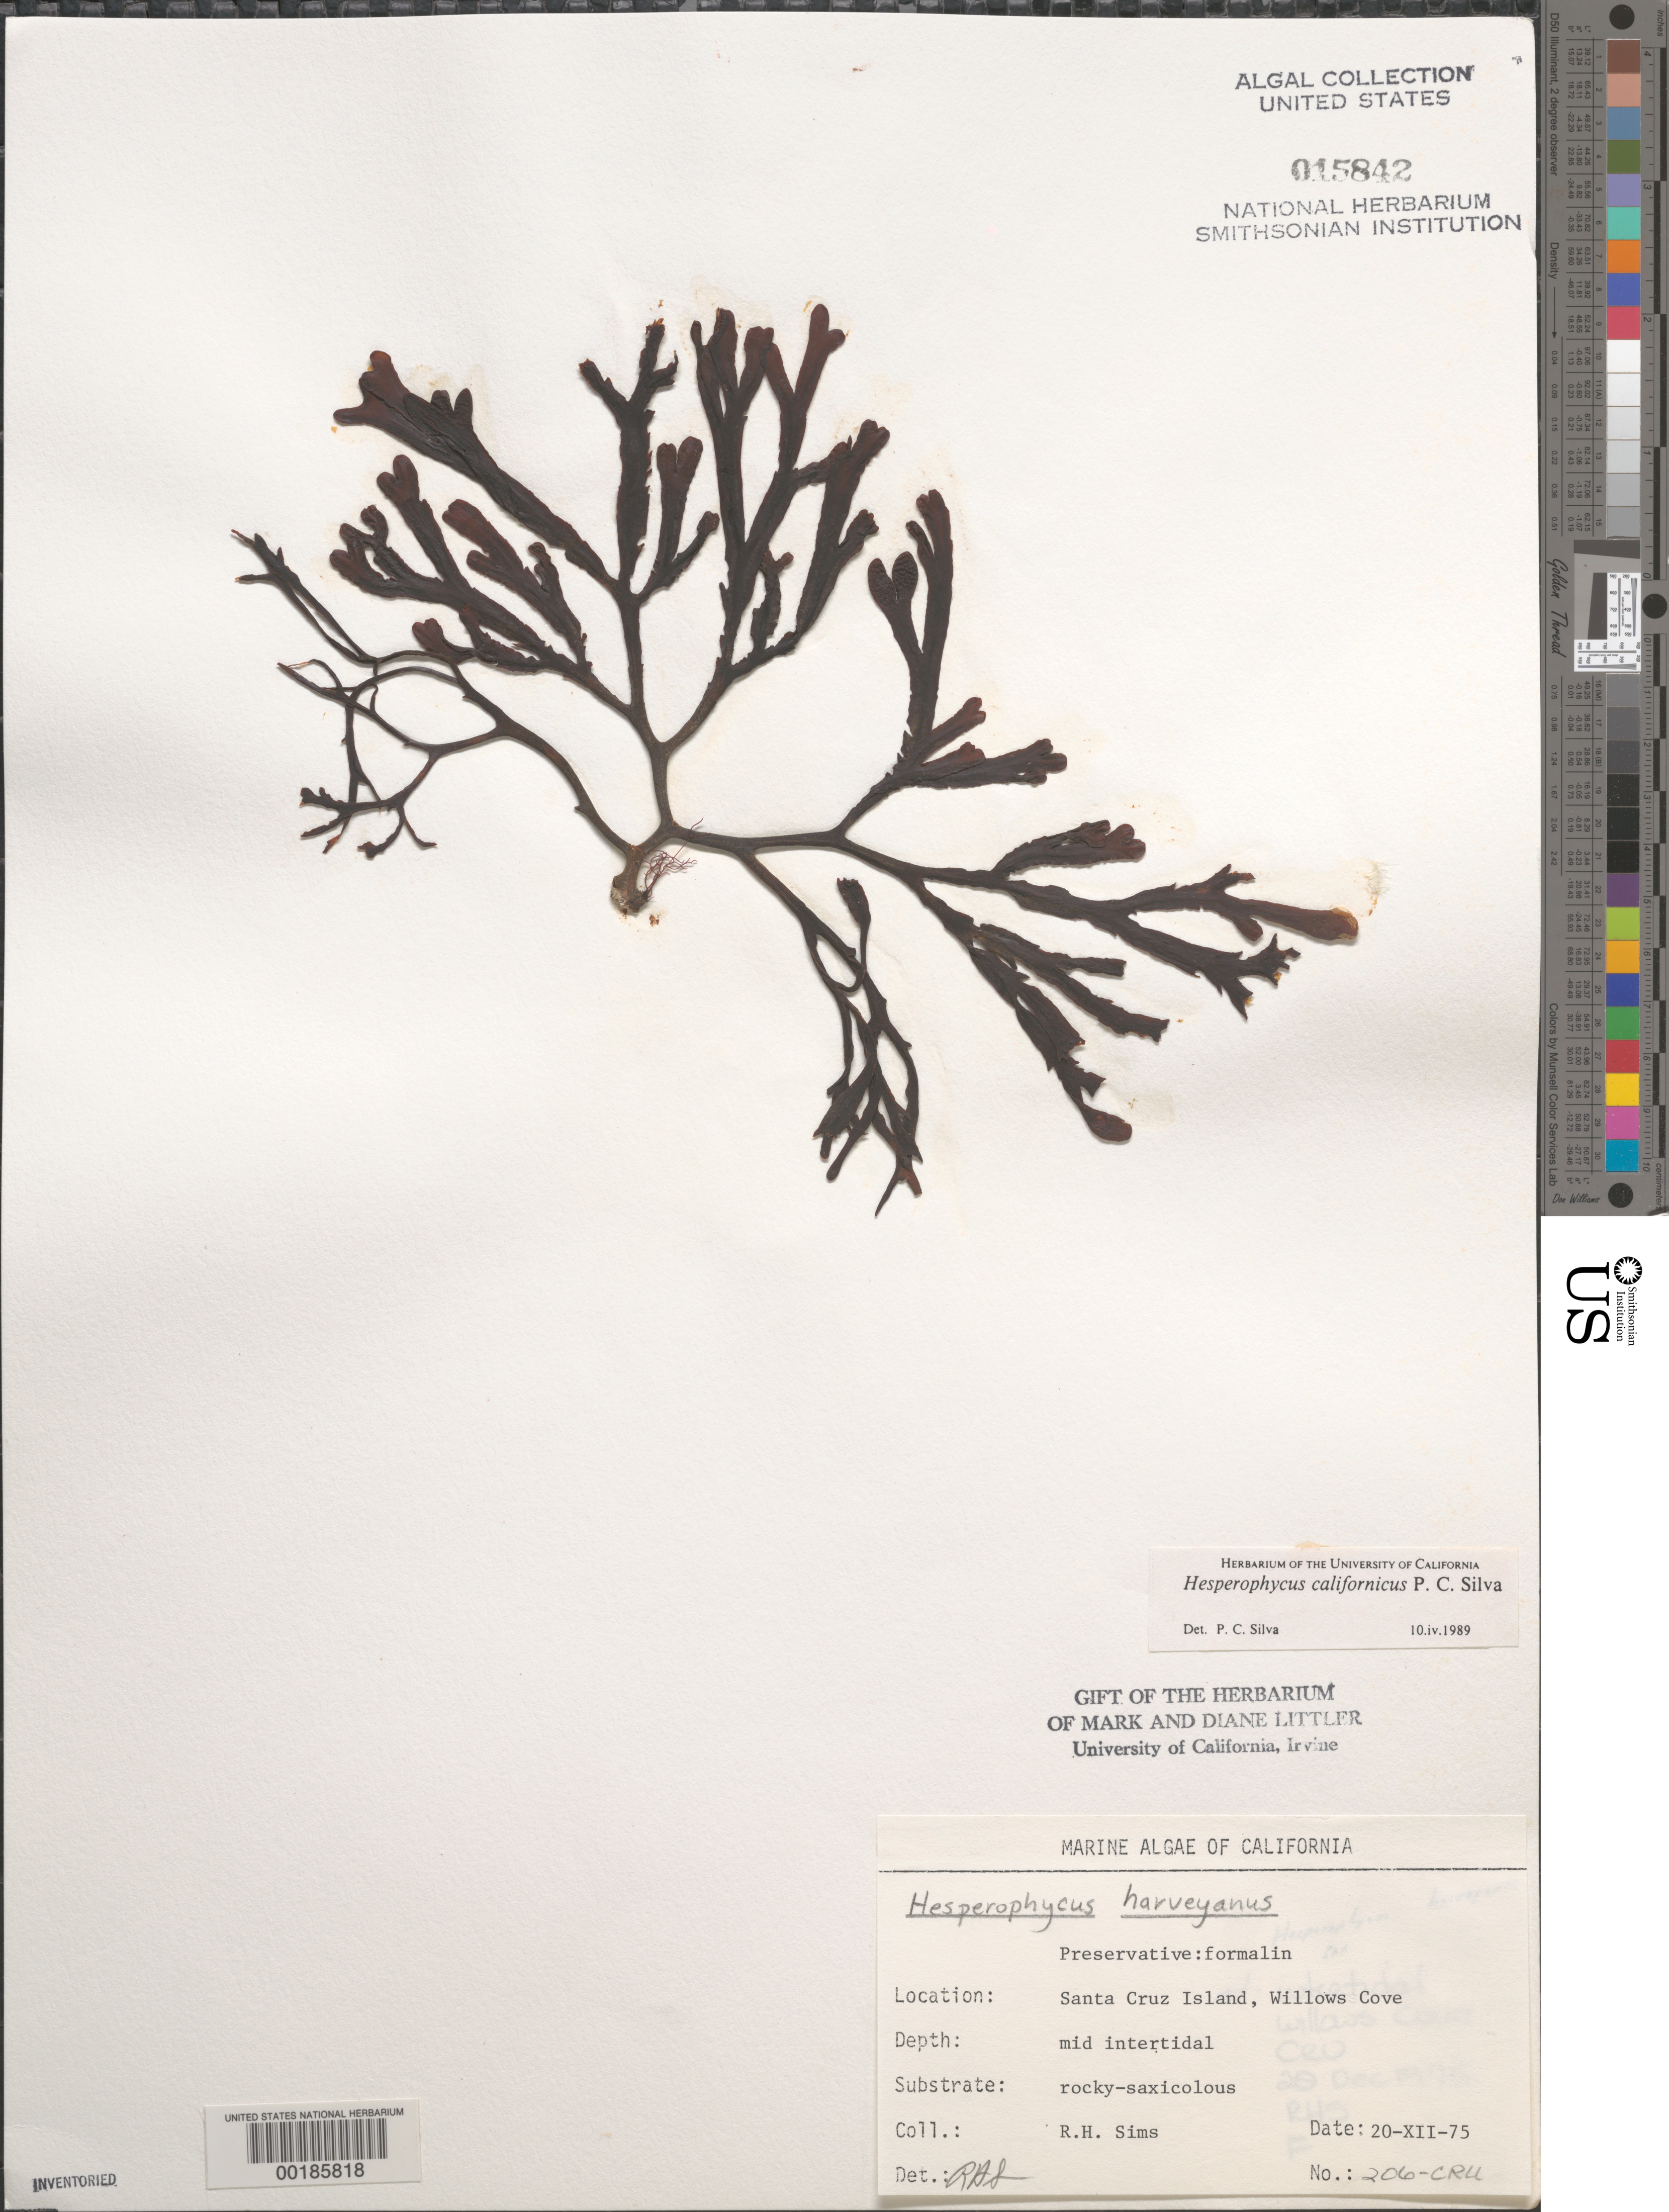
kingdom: Chromista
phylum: Ochrophyta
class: Phaeophyceae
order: Fucales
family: Fucaceae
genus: Hesperophycus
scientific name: Hesperophycus californicus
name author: P.C. Silva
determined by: Silva, P. C.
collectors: R. H. Sims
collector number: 206-cru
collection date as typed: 20 Dec 1975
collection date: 1975-12-20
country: United States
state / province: California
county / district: Santa Barbara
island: Santa Cruz Island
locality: Willows Cove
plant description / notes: BLM-SOCALBIGHT Rocky Intertidal Survey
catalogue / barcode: US 15842